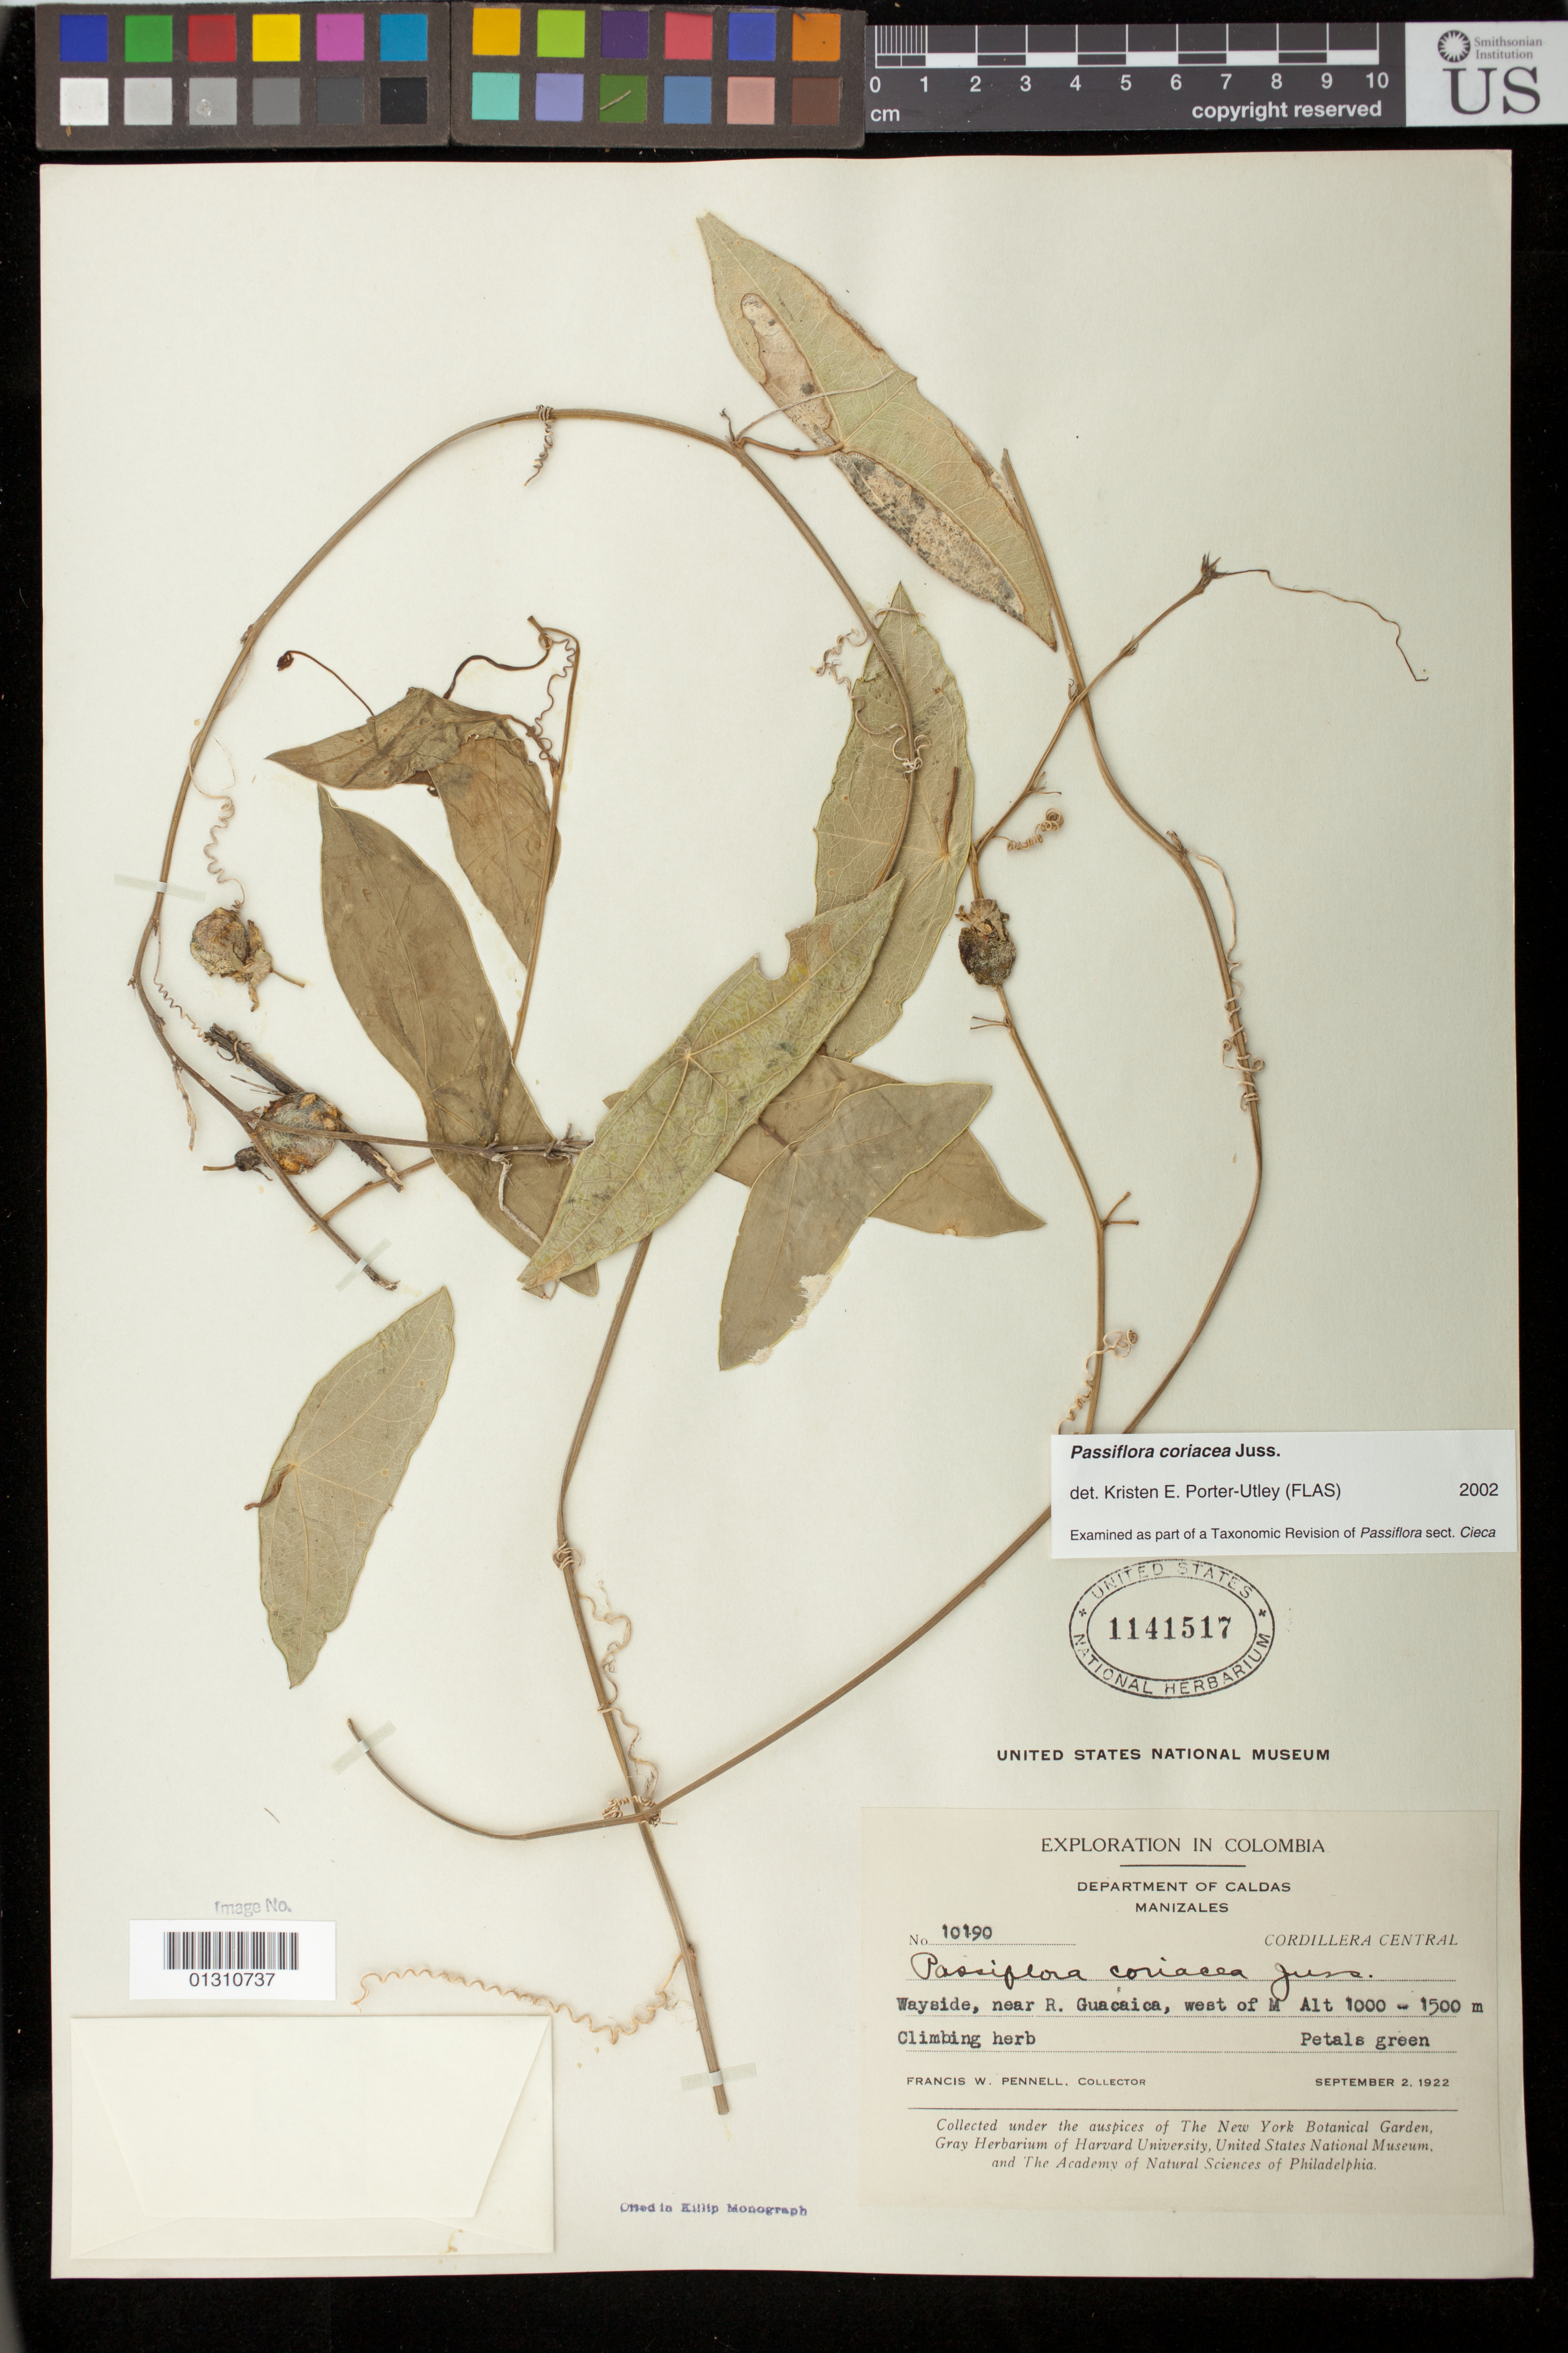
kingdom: Plantae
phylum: Tracheophyta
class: Magnoliopsida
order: Malpighiales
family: Passifloraceae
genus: Passiflora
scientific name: Passiflora coriacea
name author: A. Juss.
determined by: Porter-Utley, Kristen E.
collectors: F. W. Pennell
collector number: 10190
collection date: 1922-09-02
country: Colombia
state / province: Caldas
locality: W of Manizales, Wayside, near R. Guacaica.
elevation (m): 1000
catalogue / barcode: US 1141517